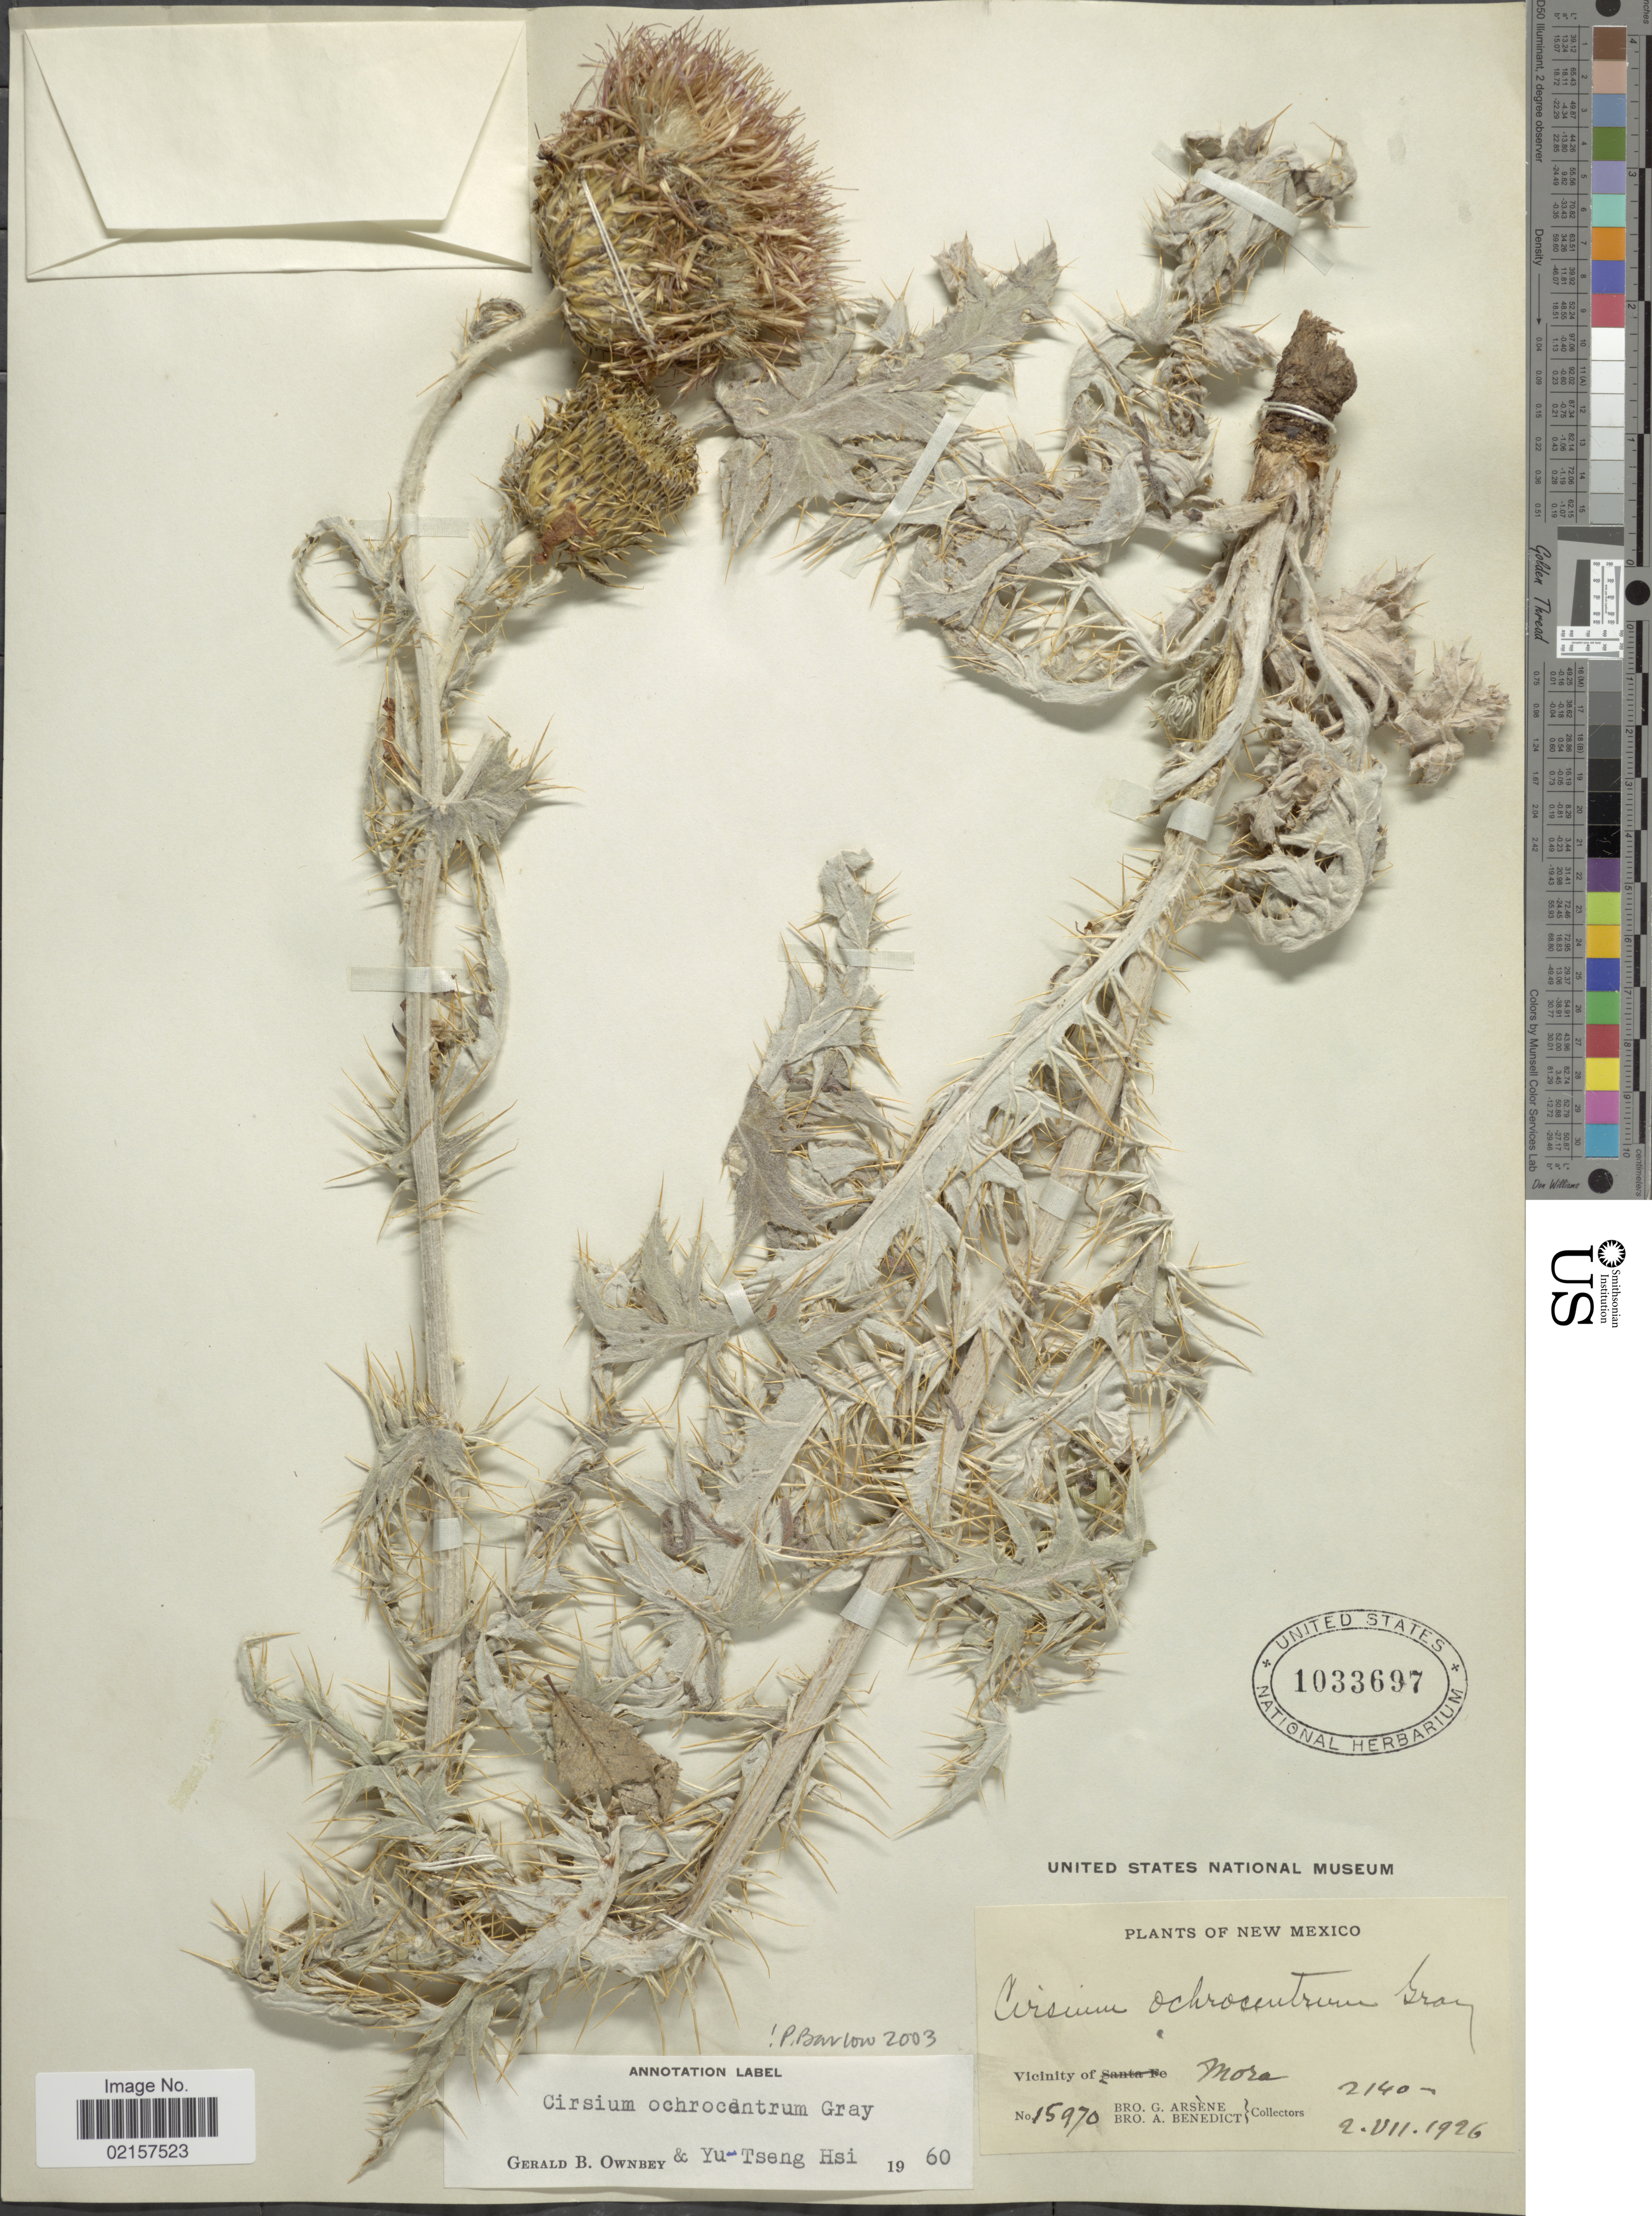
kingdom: Plantae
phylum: Tracheophyta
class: Magnoliopsida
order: Asterales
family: Asteraceae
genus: Cirsium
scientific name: Cirsium ochrocentrum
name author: A. Gray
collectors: Bro. G. Arsène & Bro. A. Benedict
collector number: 15970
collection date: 1926-07-02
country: United States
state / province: New Mexico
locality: Vicinity of Mora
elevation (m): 2140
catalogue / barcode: US 1033697